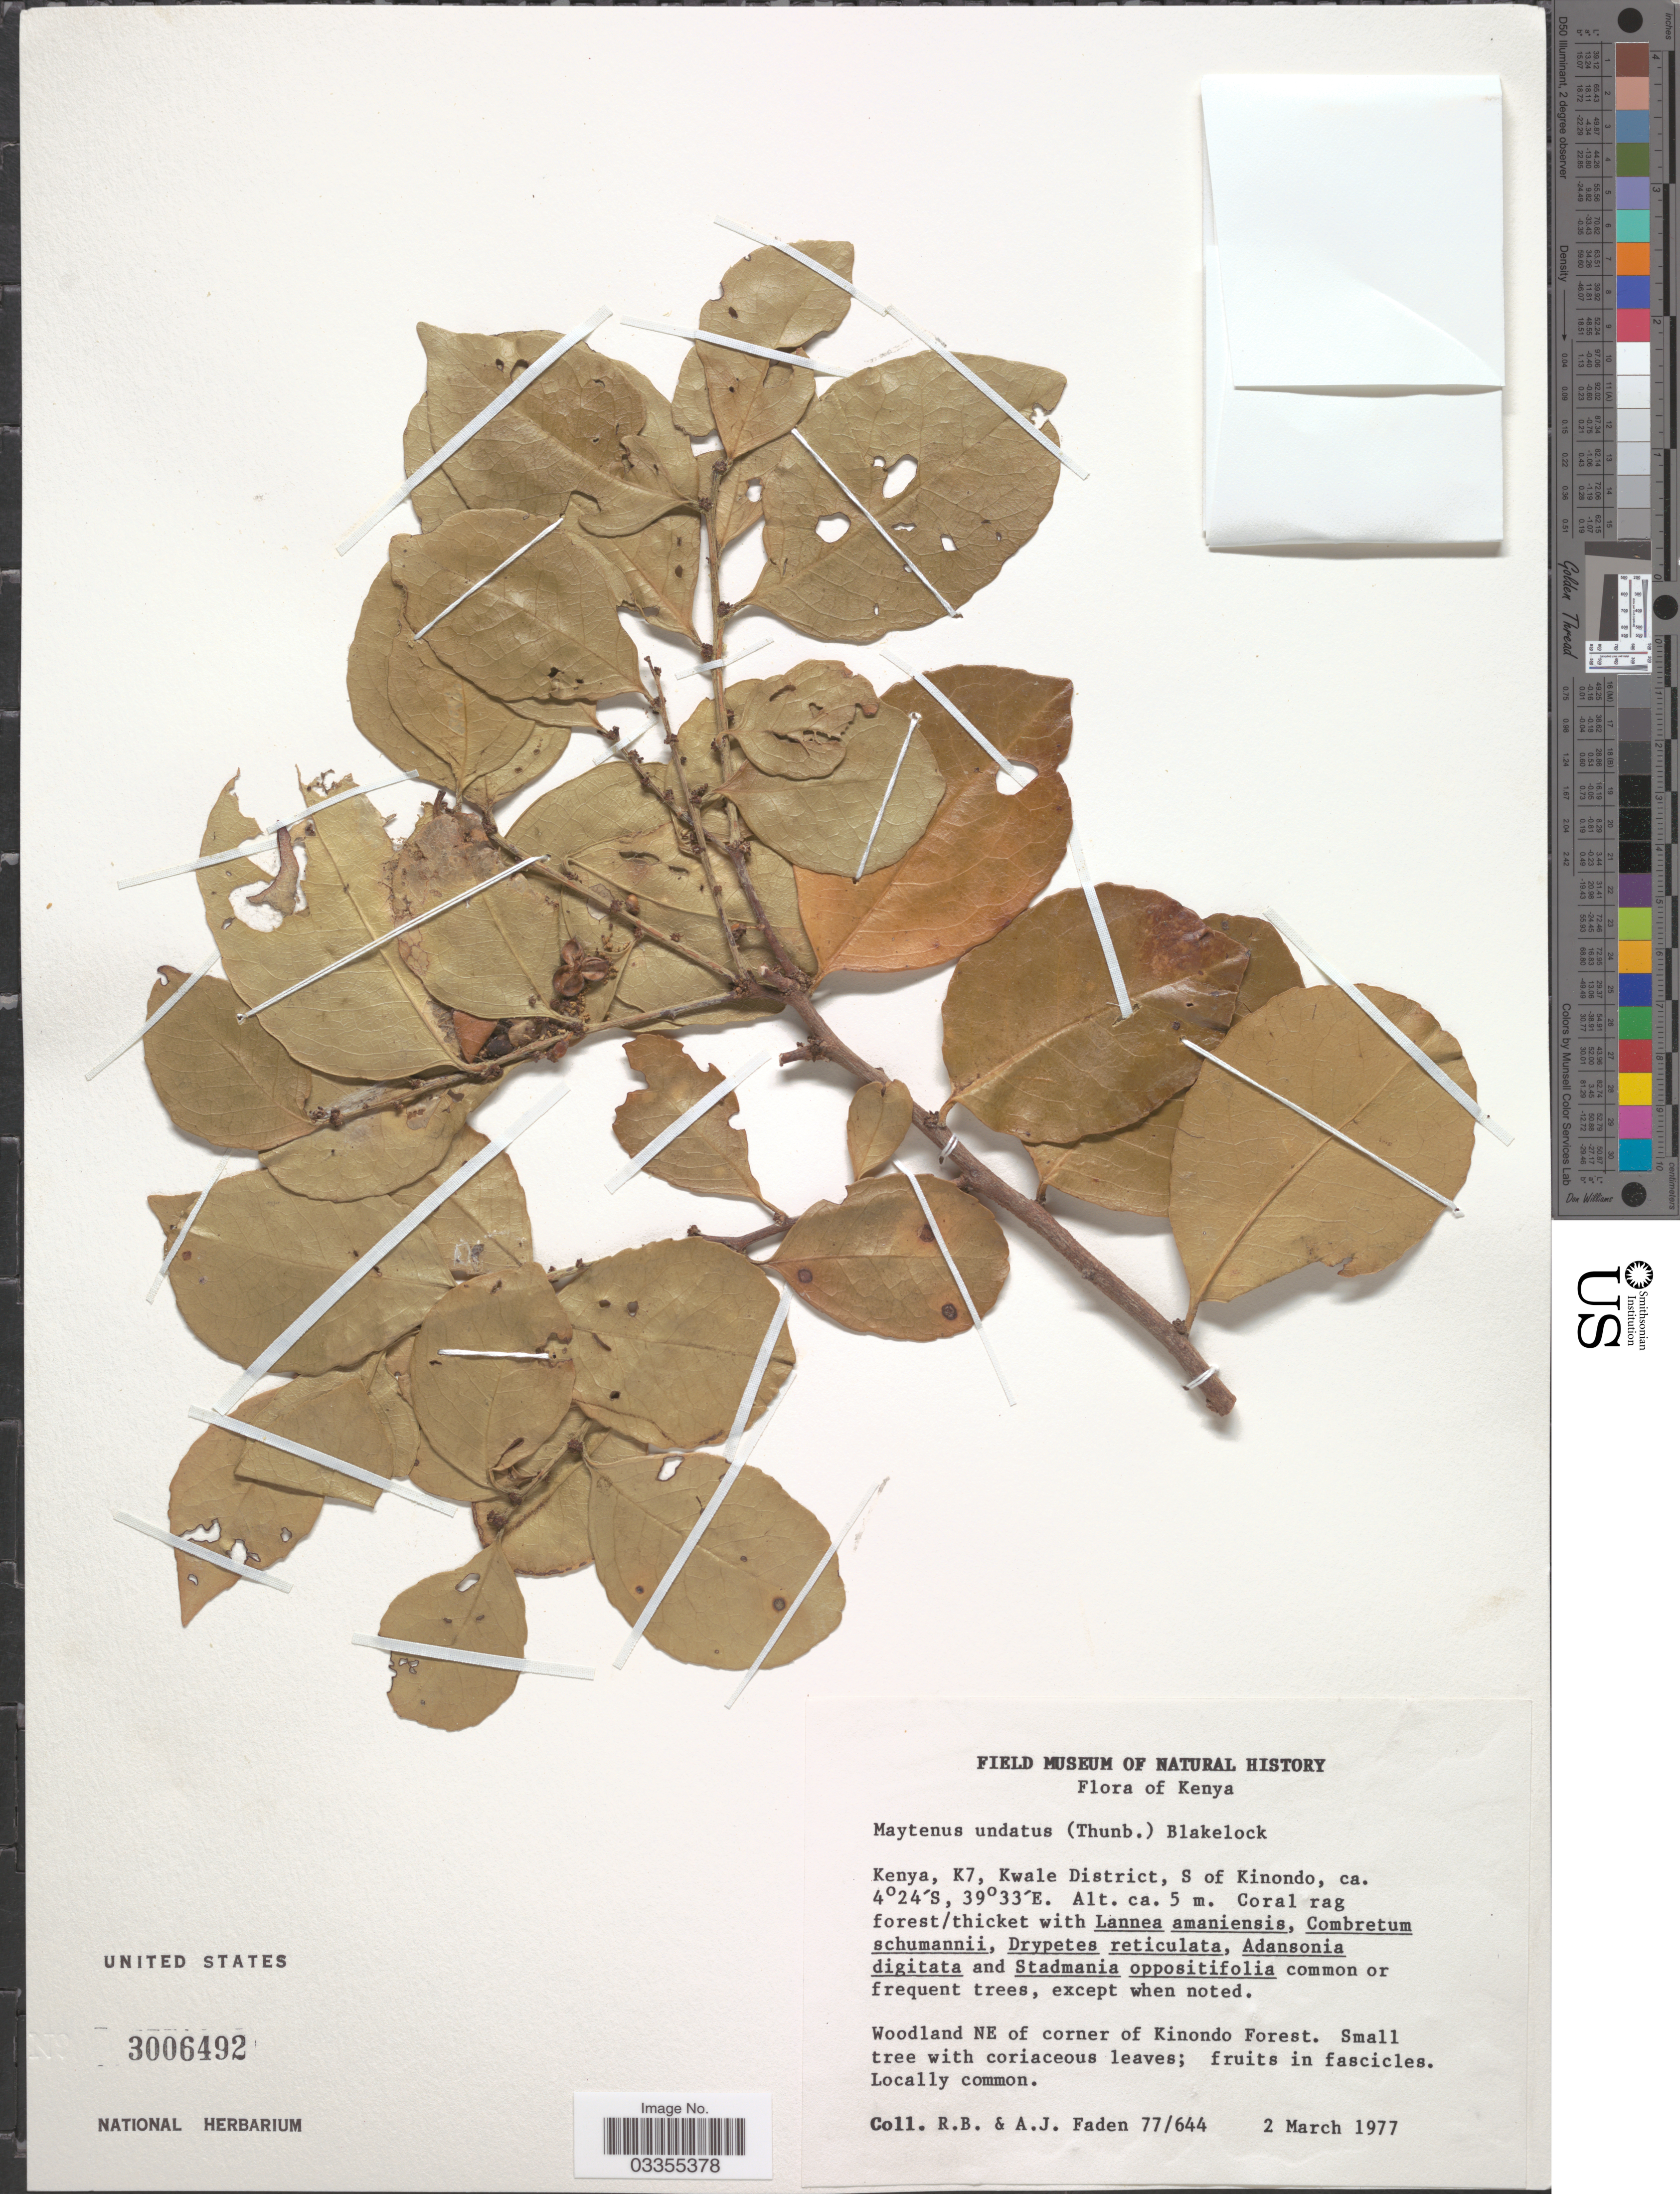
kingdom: Plantae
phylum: Tracheophyta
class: Magnoliopsida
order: Celastrales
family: Celastraceae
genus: Maytenus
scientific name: Maytenus undata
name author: (Thunb.) Blakelock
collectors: R. B. Faden & A. J. Faden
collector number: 77/644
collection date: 1977-03-02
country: Kenya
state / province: Kwale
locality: K7, Kwale District, S of Kinondo.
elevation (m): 5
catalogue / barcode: US 3006492